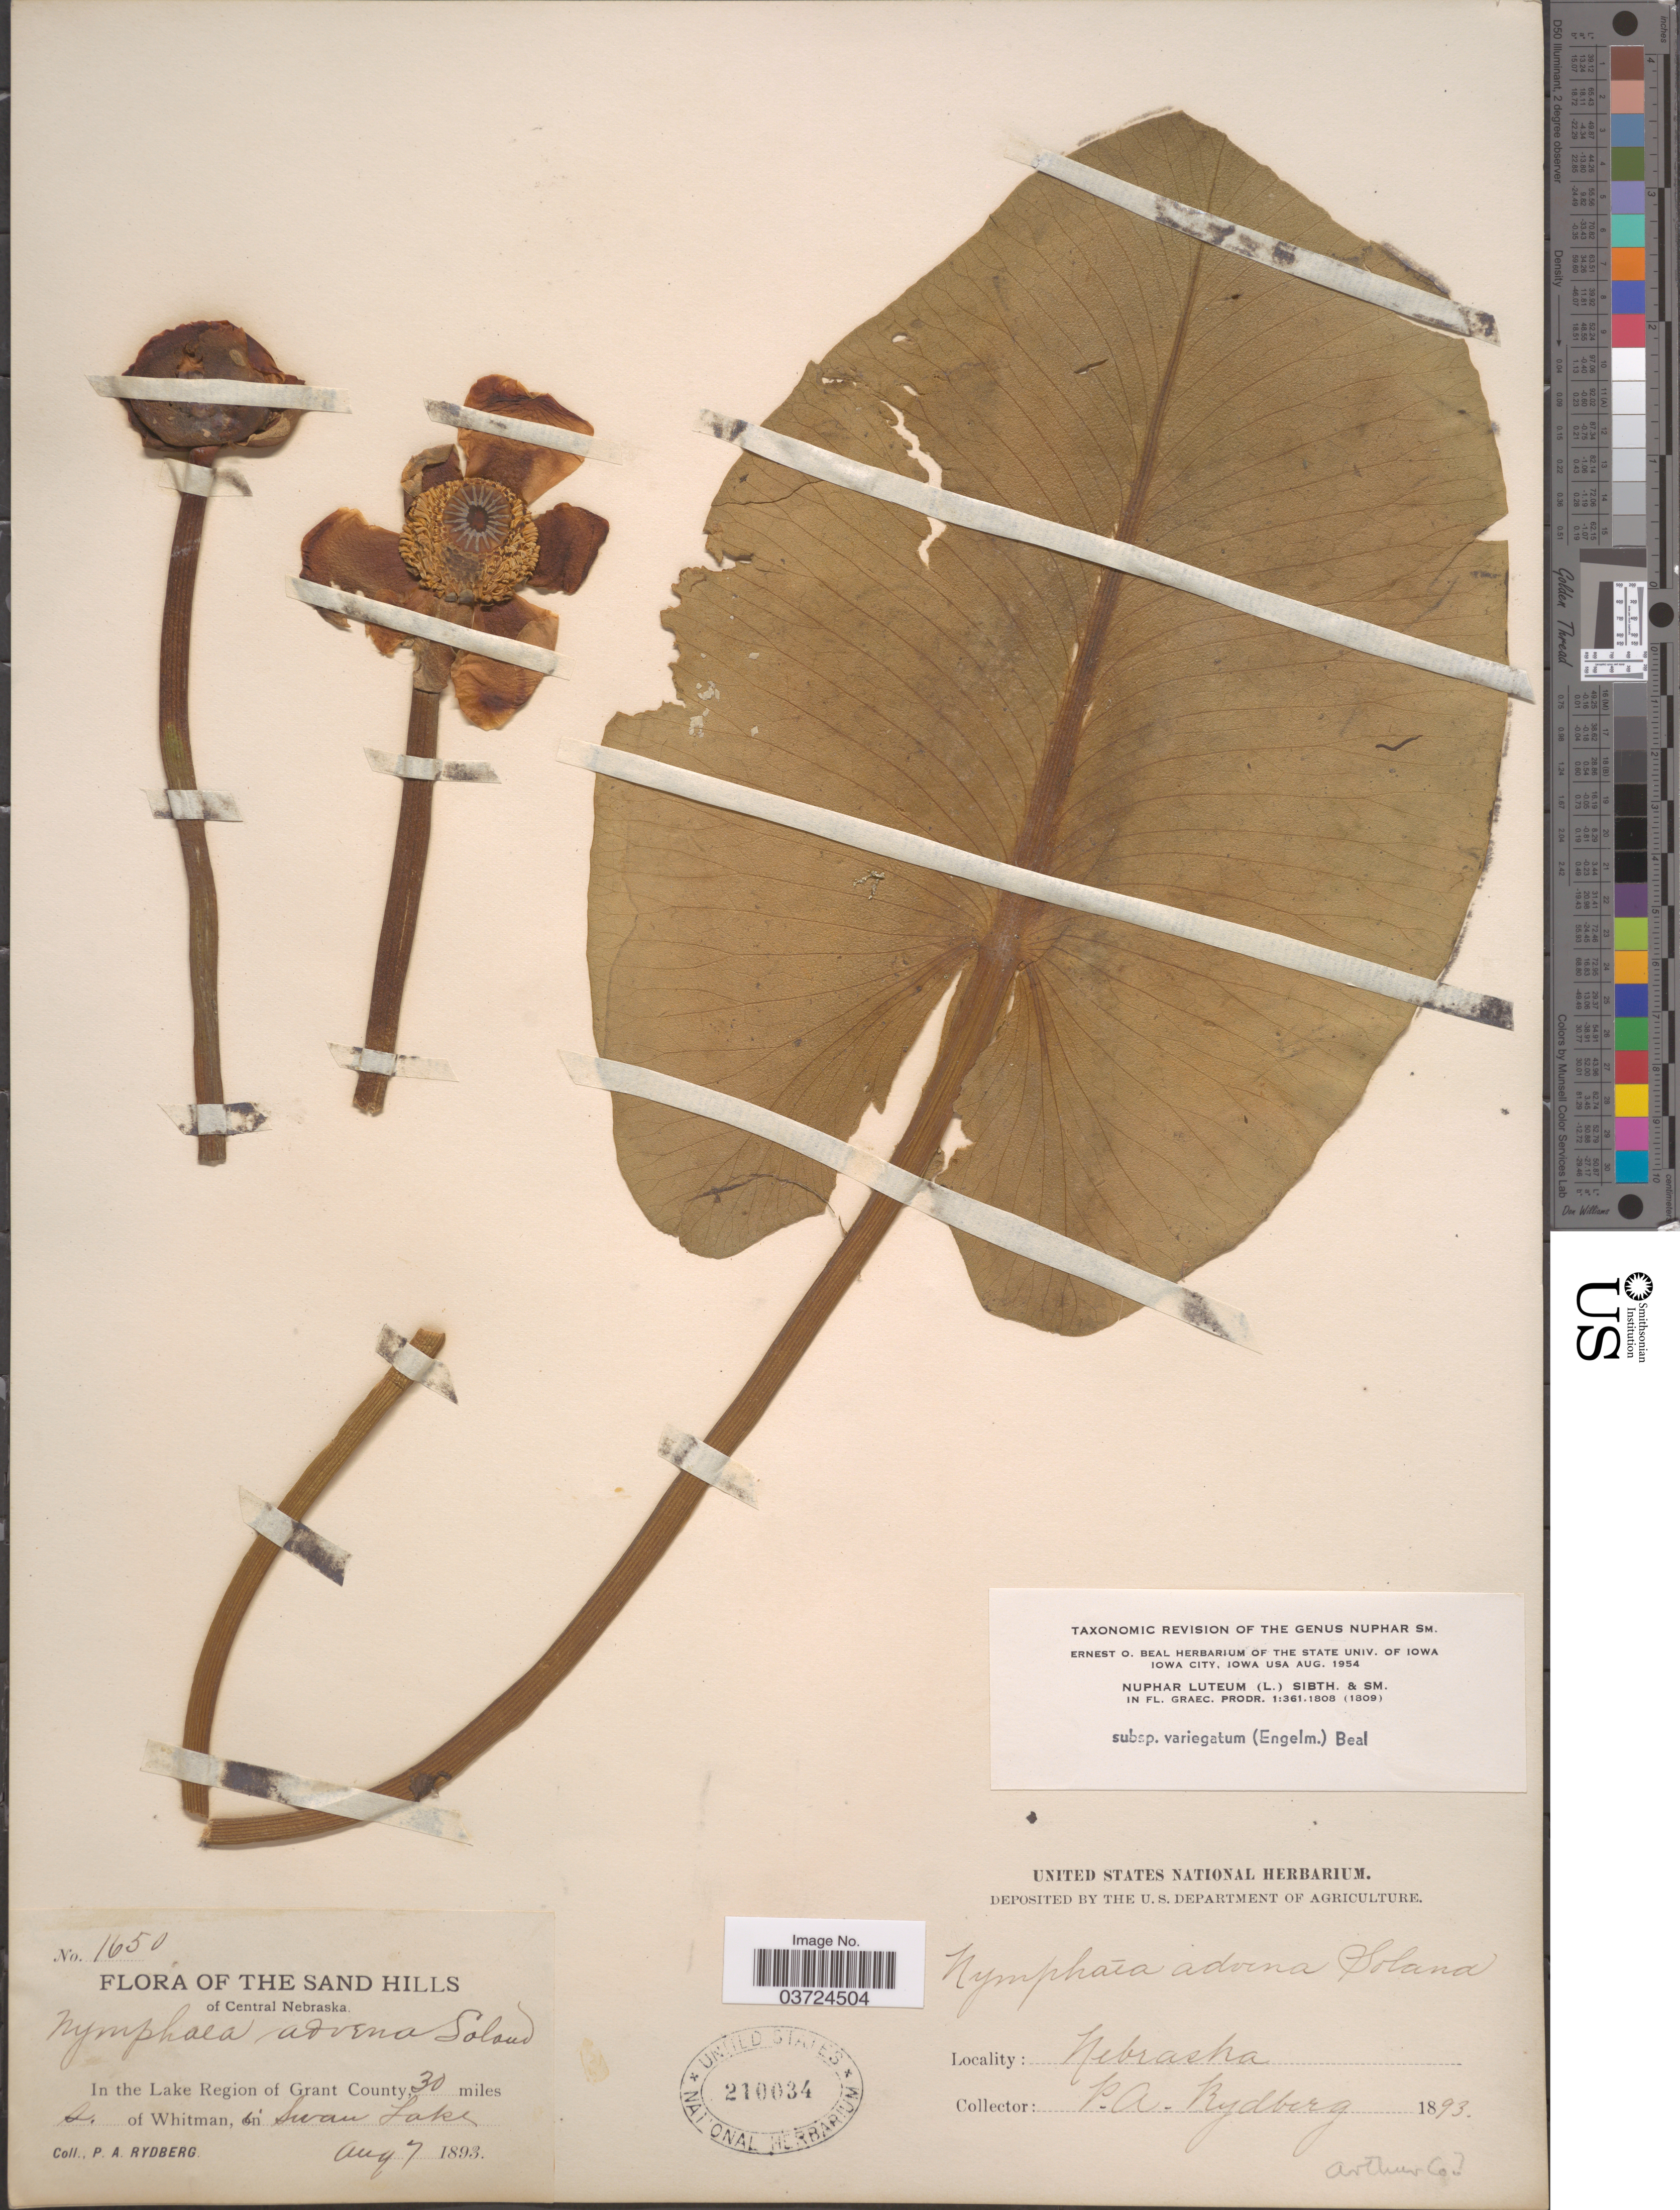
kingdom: Plantae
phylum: Tracheophyta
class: Magnoliopsida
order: Nymphaeales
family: Nymphaeaceae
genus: Nuphar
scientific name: Nuphar lutea subsp. variegata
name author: (Engelm. ex Durand) E.O. Beal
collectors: P. A. Rydberg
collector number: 1650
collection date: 1893-08-07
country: United States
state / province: Nebraska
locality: The Sand hills of Central Nebraska. In the Lake Region of Grant County, 30 miles S. of Whitman, in Swan Lake.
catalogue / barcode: US 210034